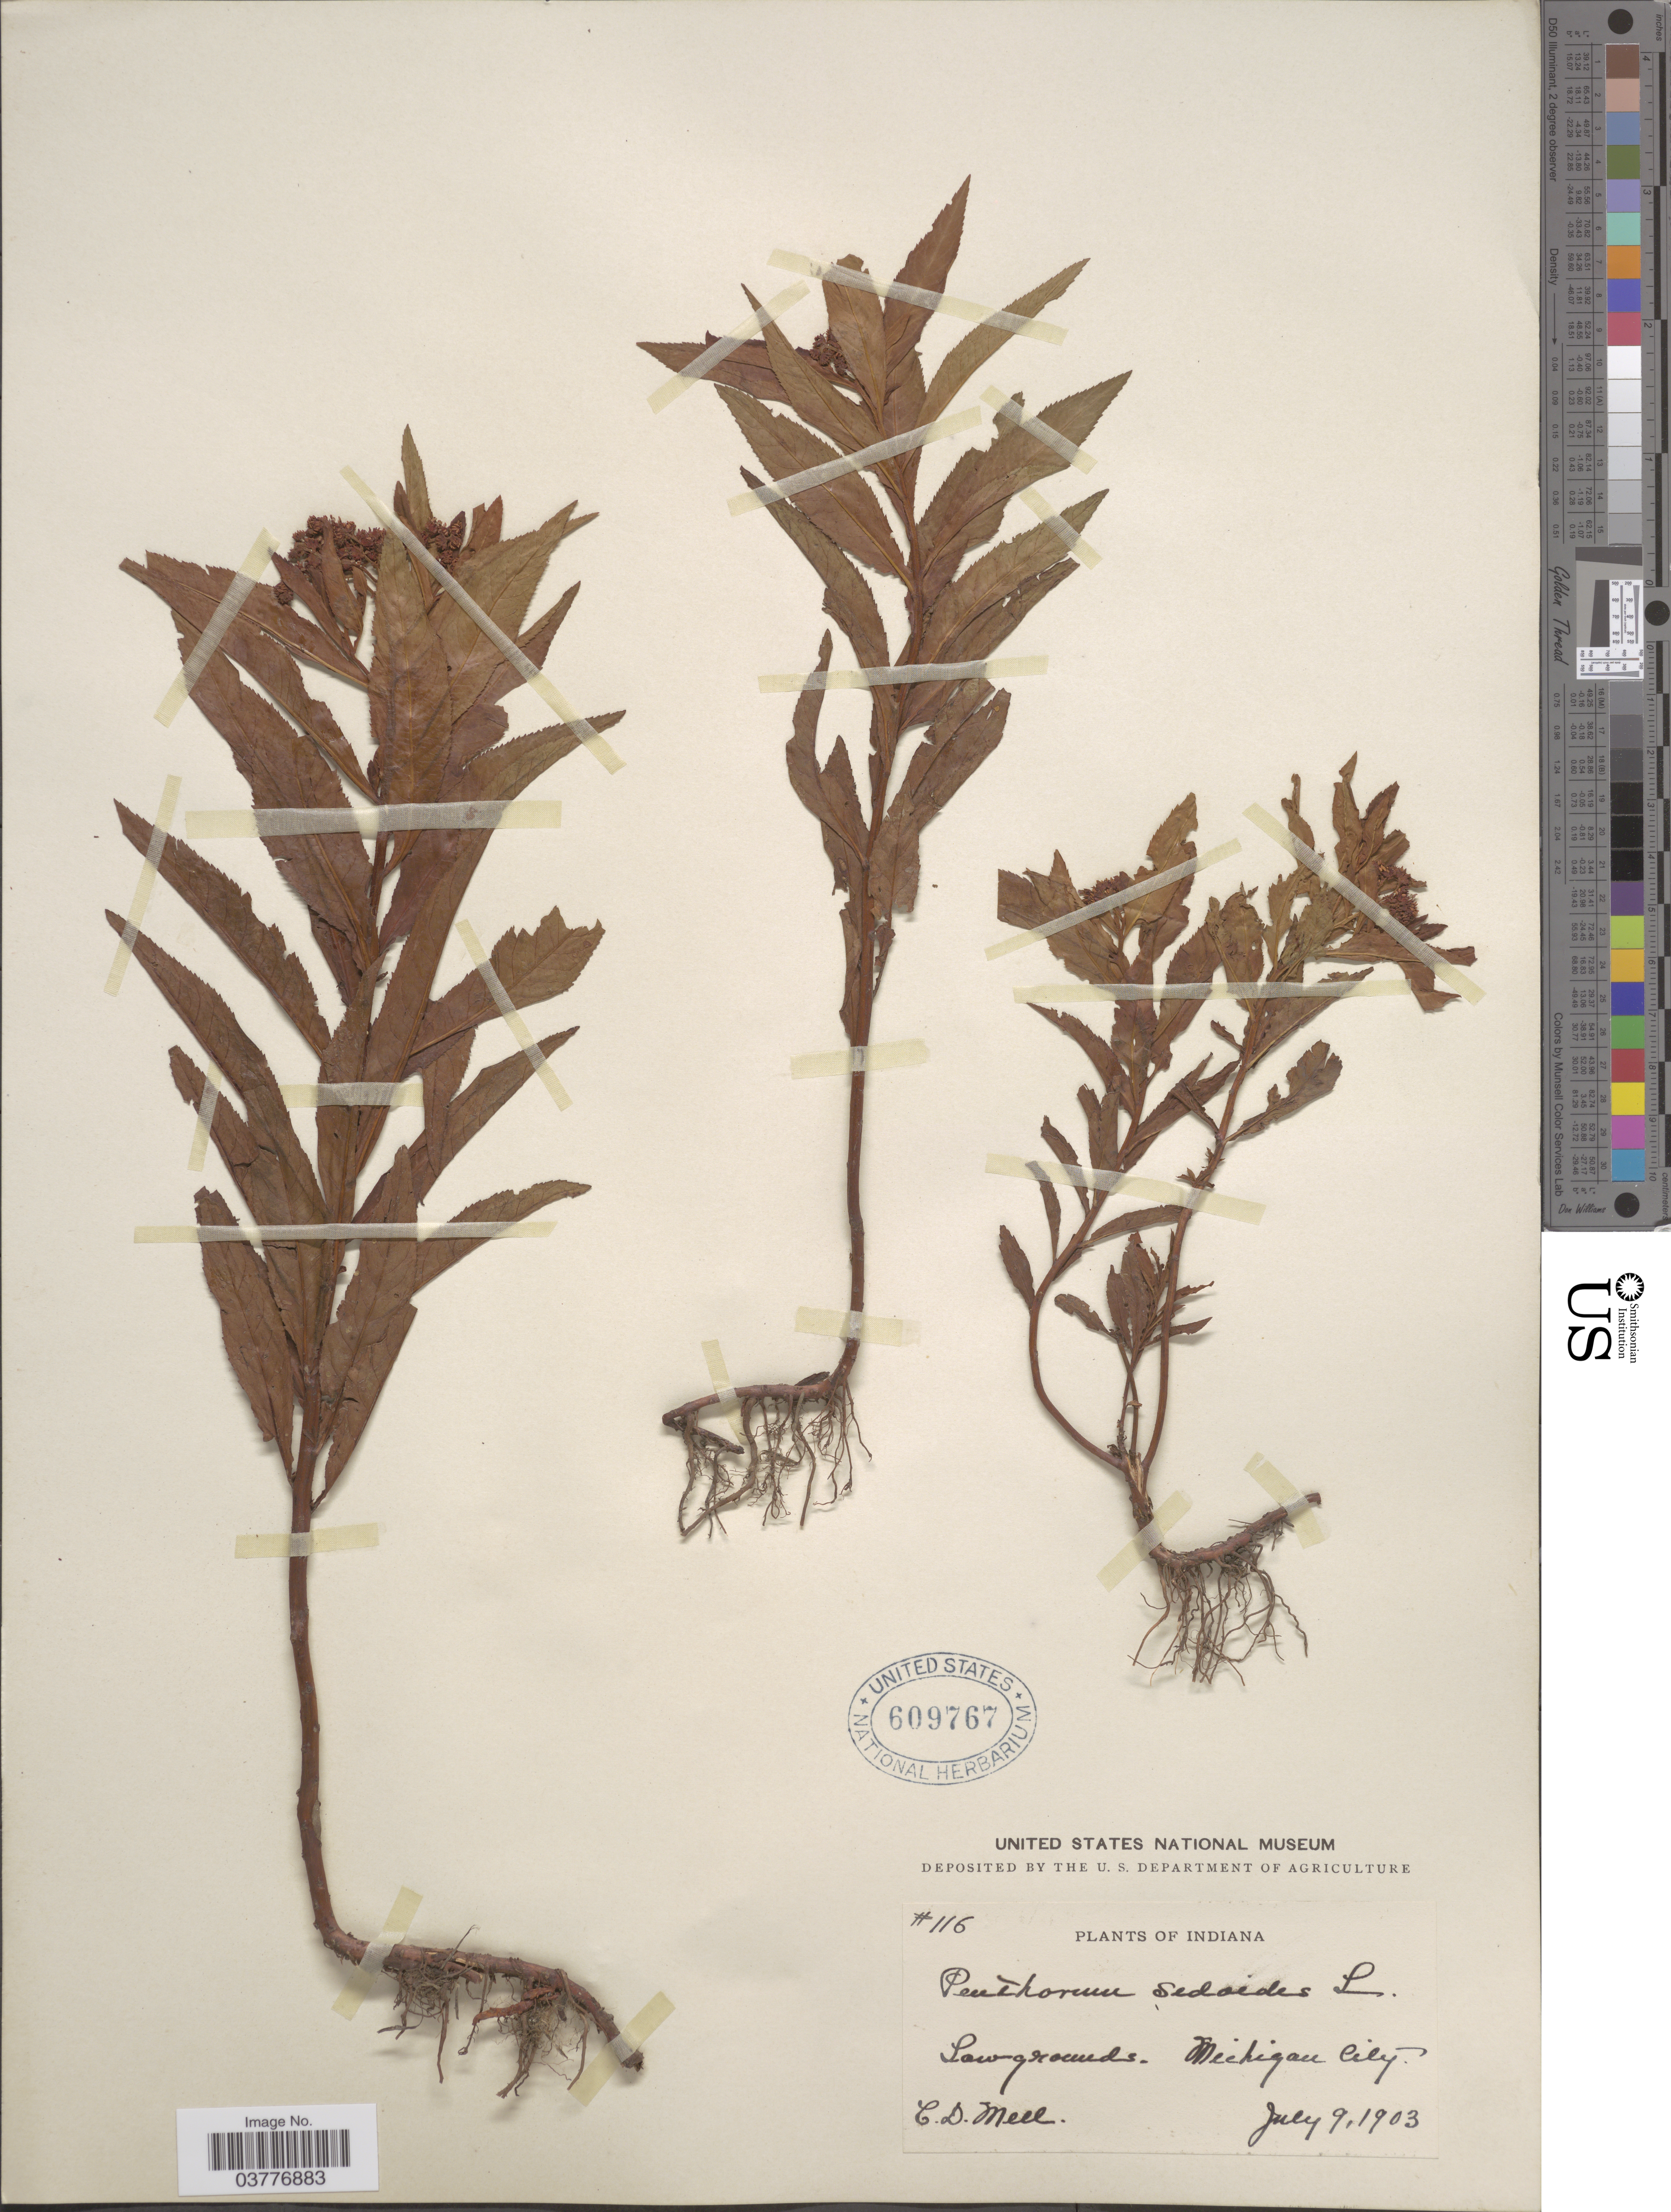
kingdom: Plantae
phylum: Tracheophyta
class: Magnoliopsida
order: Saxifragales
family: Penthoraceae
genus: Penthorum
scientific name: Penthorum sedoides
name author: L.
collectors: C. D. Mell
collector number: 116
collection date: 1903-07-09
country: United States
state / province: Indiana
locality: Low grounds, Michigan City.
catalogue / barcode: US 609767